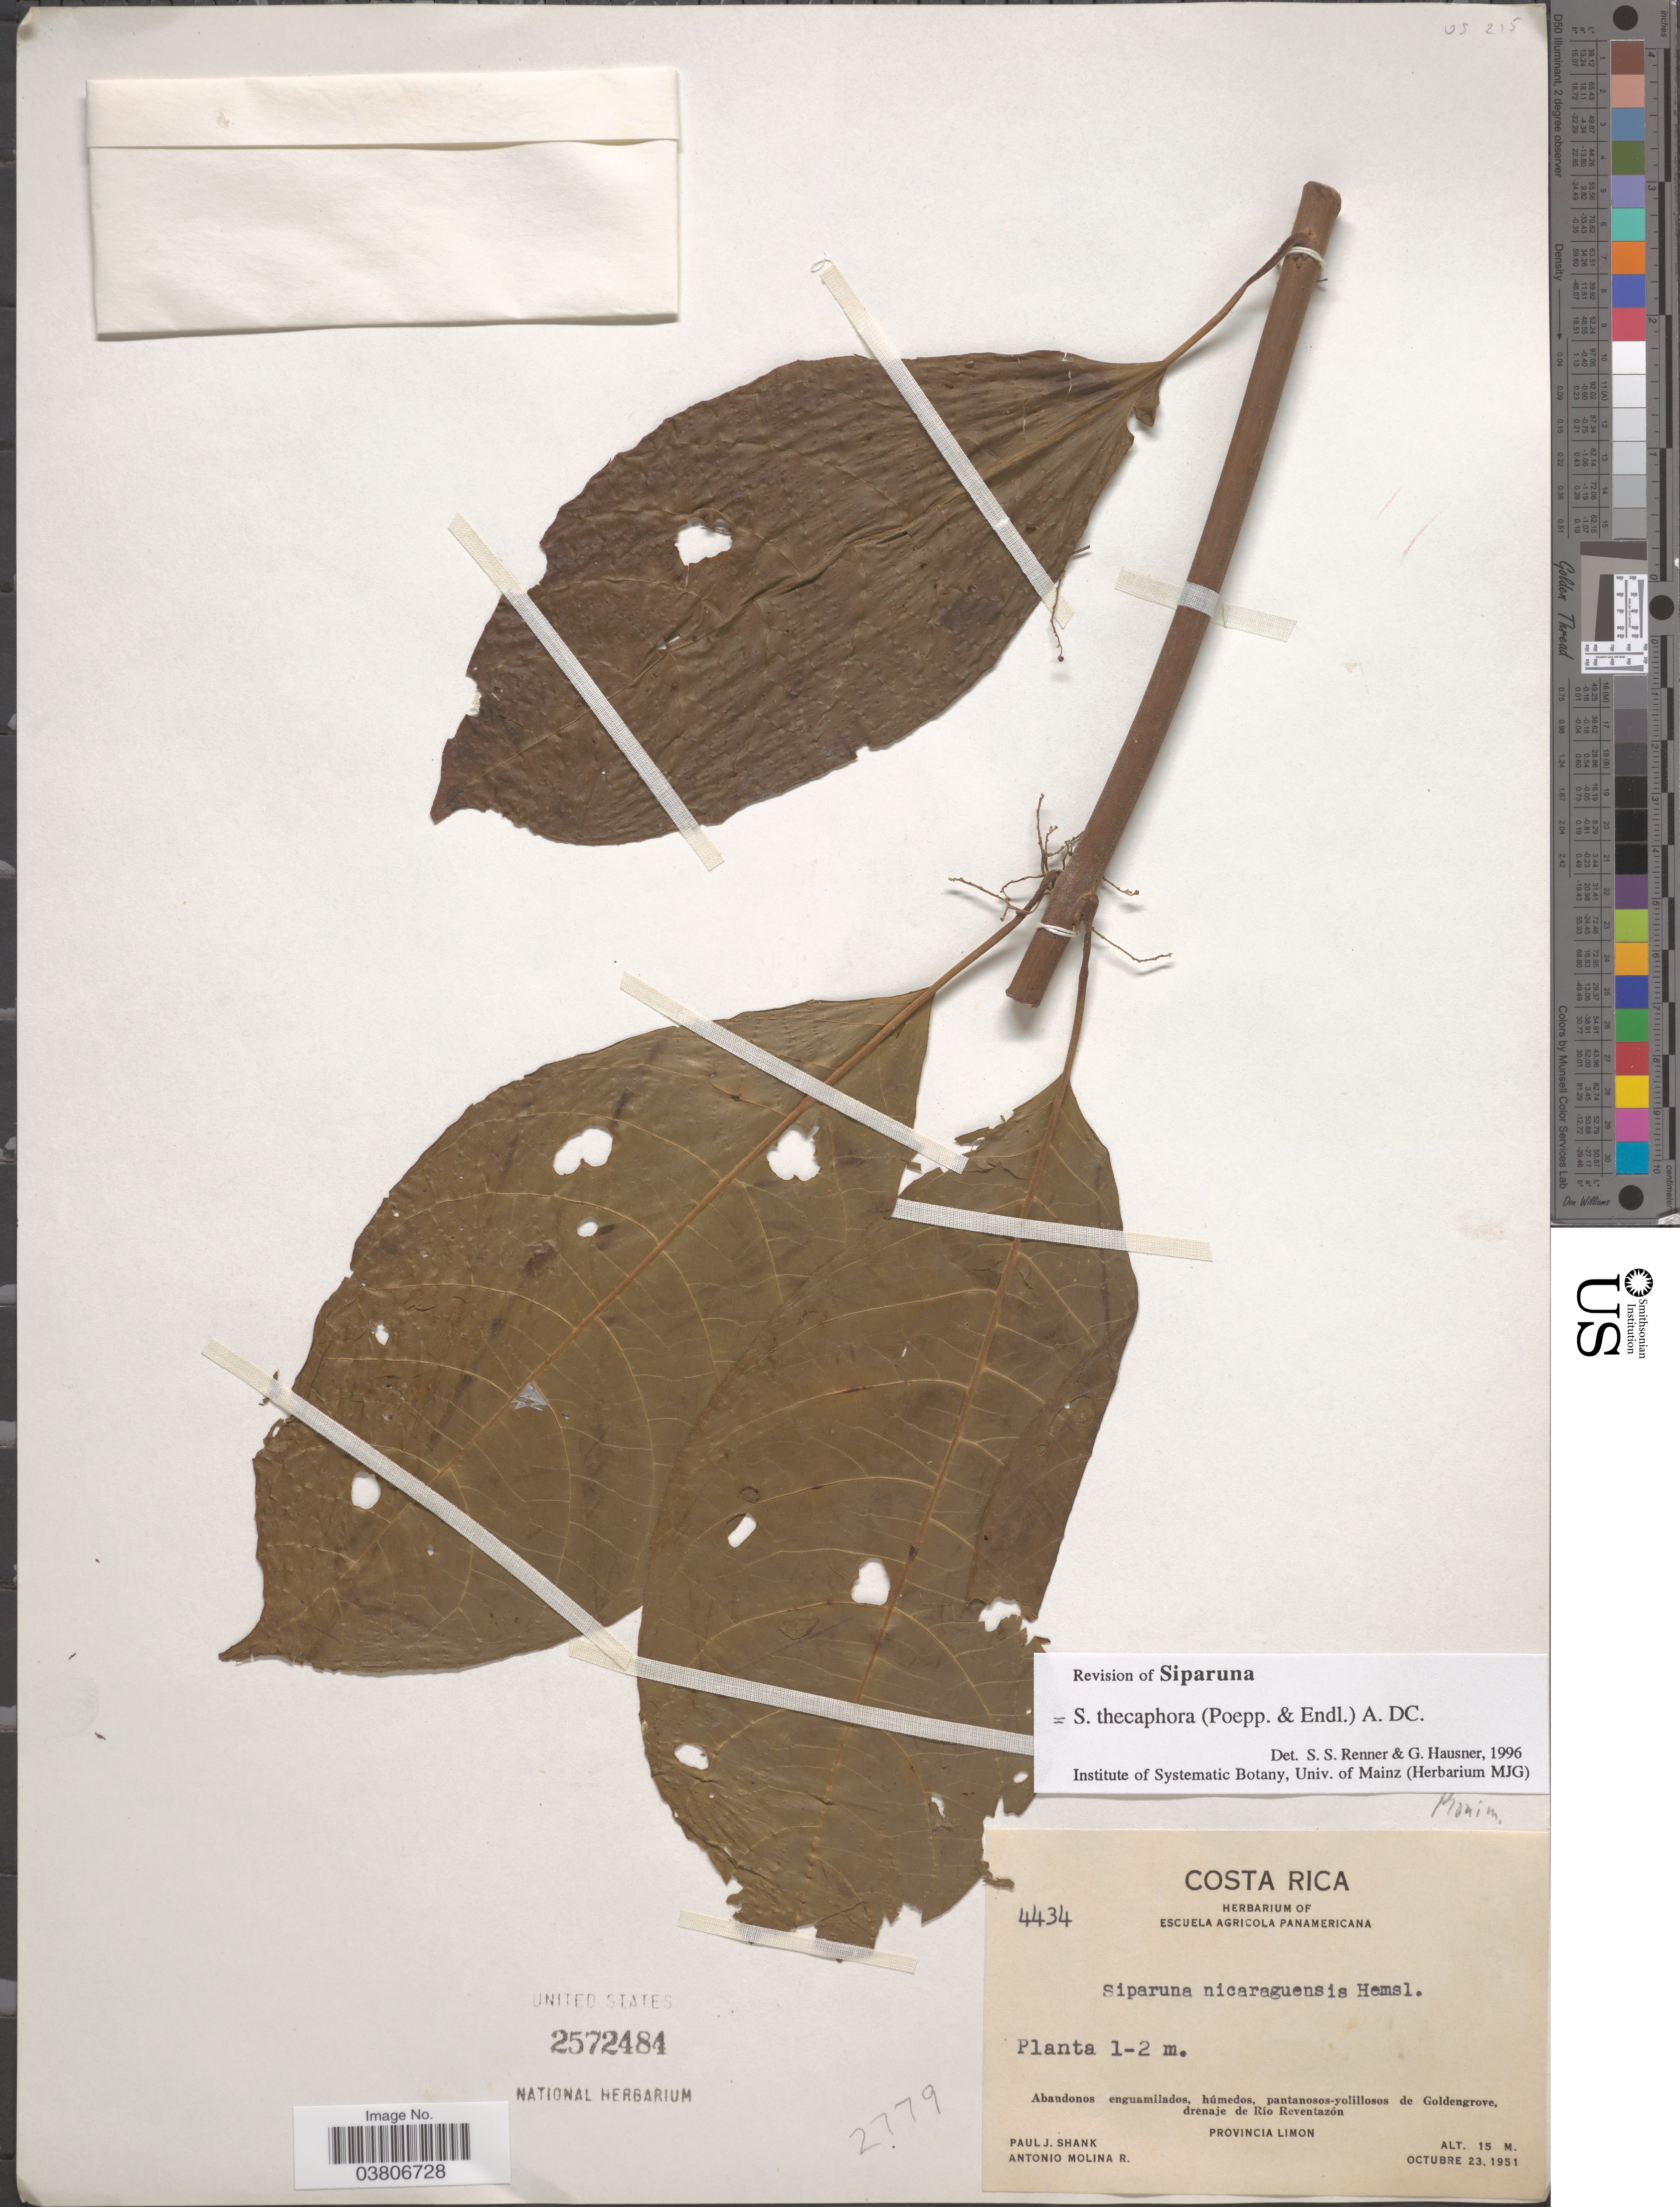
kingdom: Plantae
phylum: Tracheophyta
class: Magnoliopsida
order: Laurales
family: Siparunaceae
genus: Siparuna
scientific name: Siparuna thecaphora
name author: (Poepp. & Endl.) A. DC.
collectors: P. J. Shank & A. Molina R.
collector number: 4434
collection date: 1951-10-23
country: Costa Rica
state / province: Limón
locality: Abandonos enguamilados, húmedos, pantanosos-yolillosos de Goldengrove, drenaje de Río Reventazón.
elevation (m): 15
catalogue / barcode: US 2572484